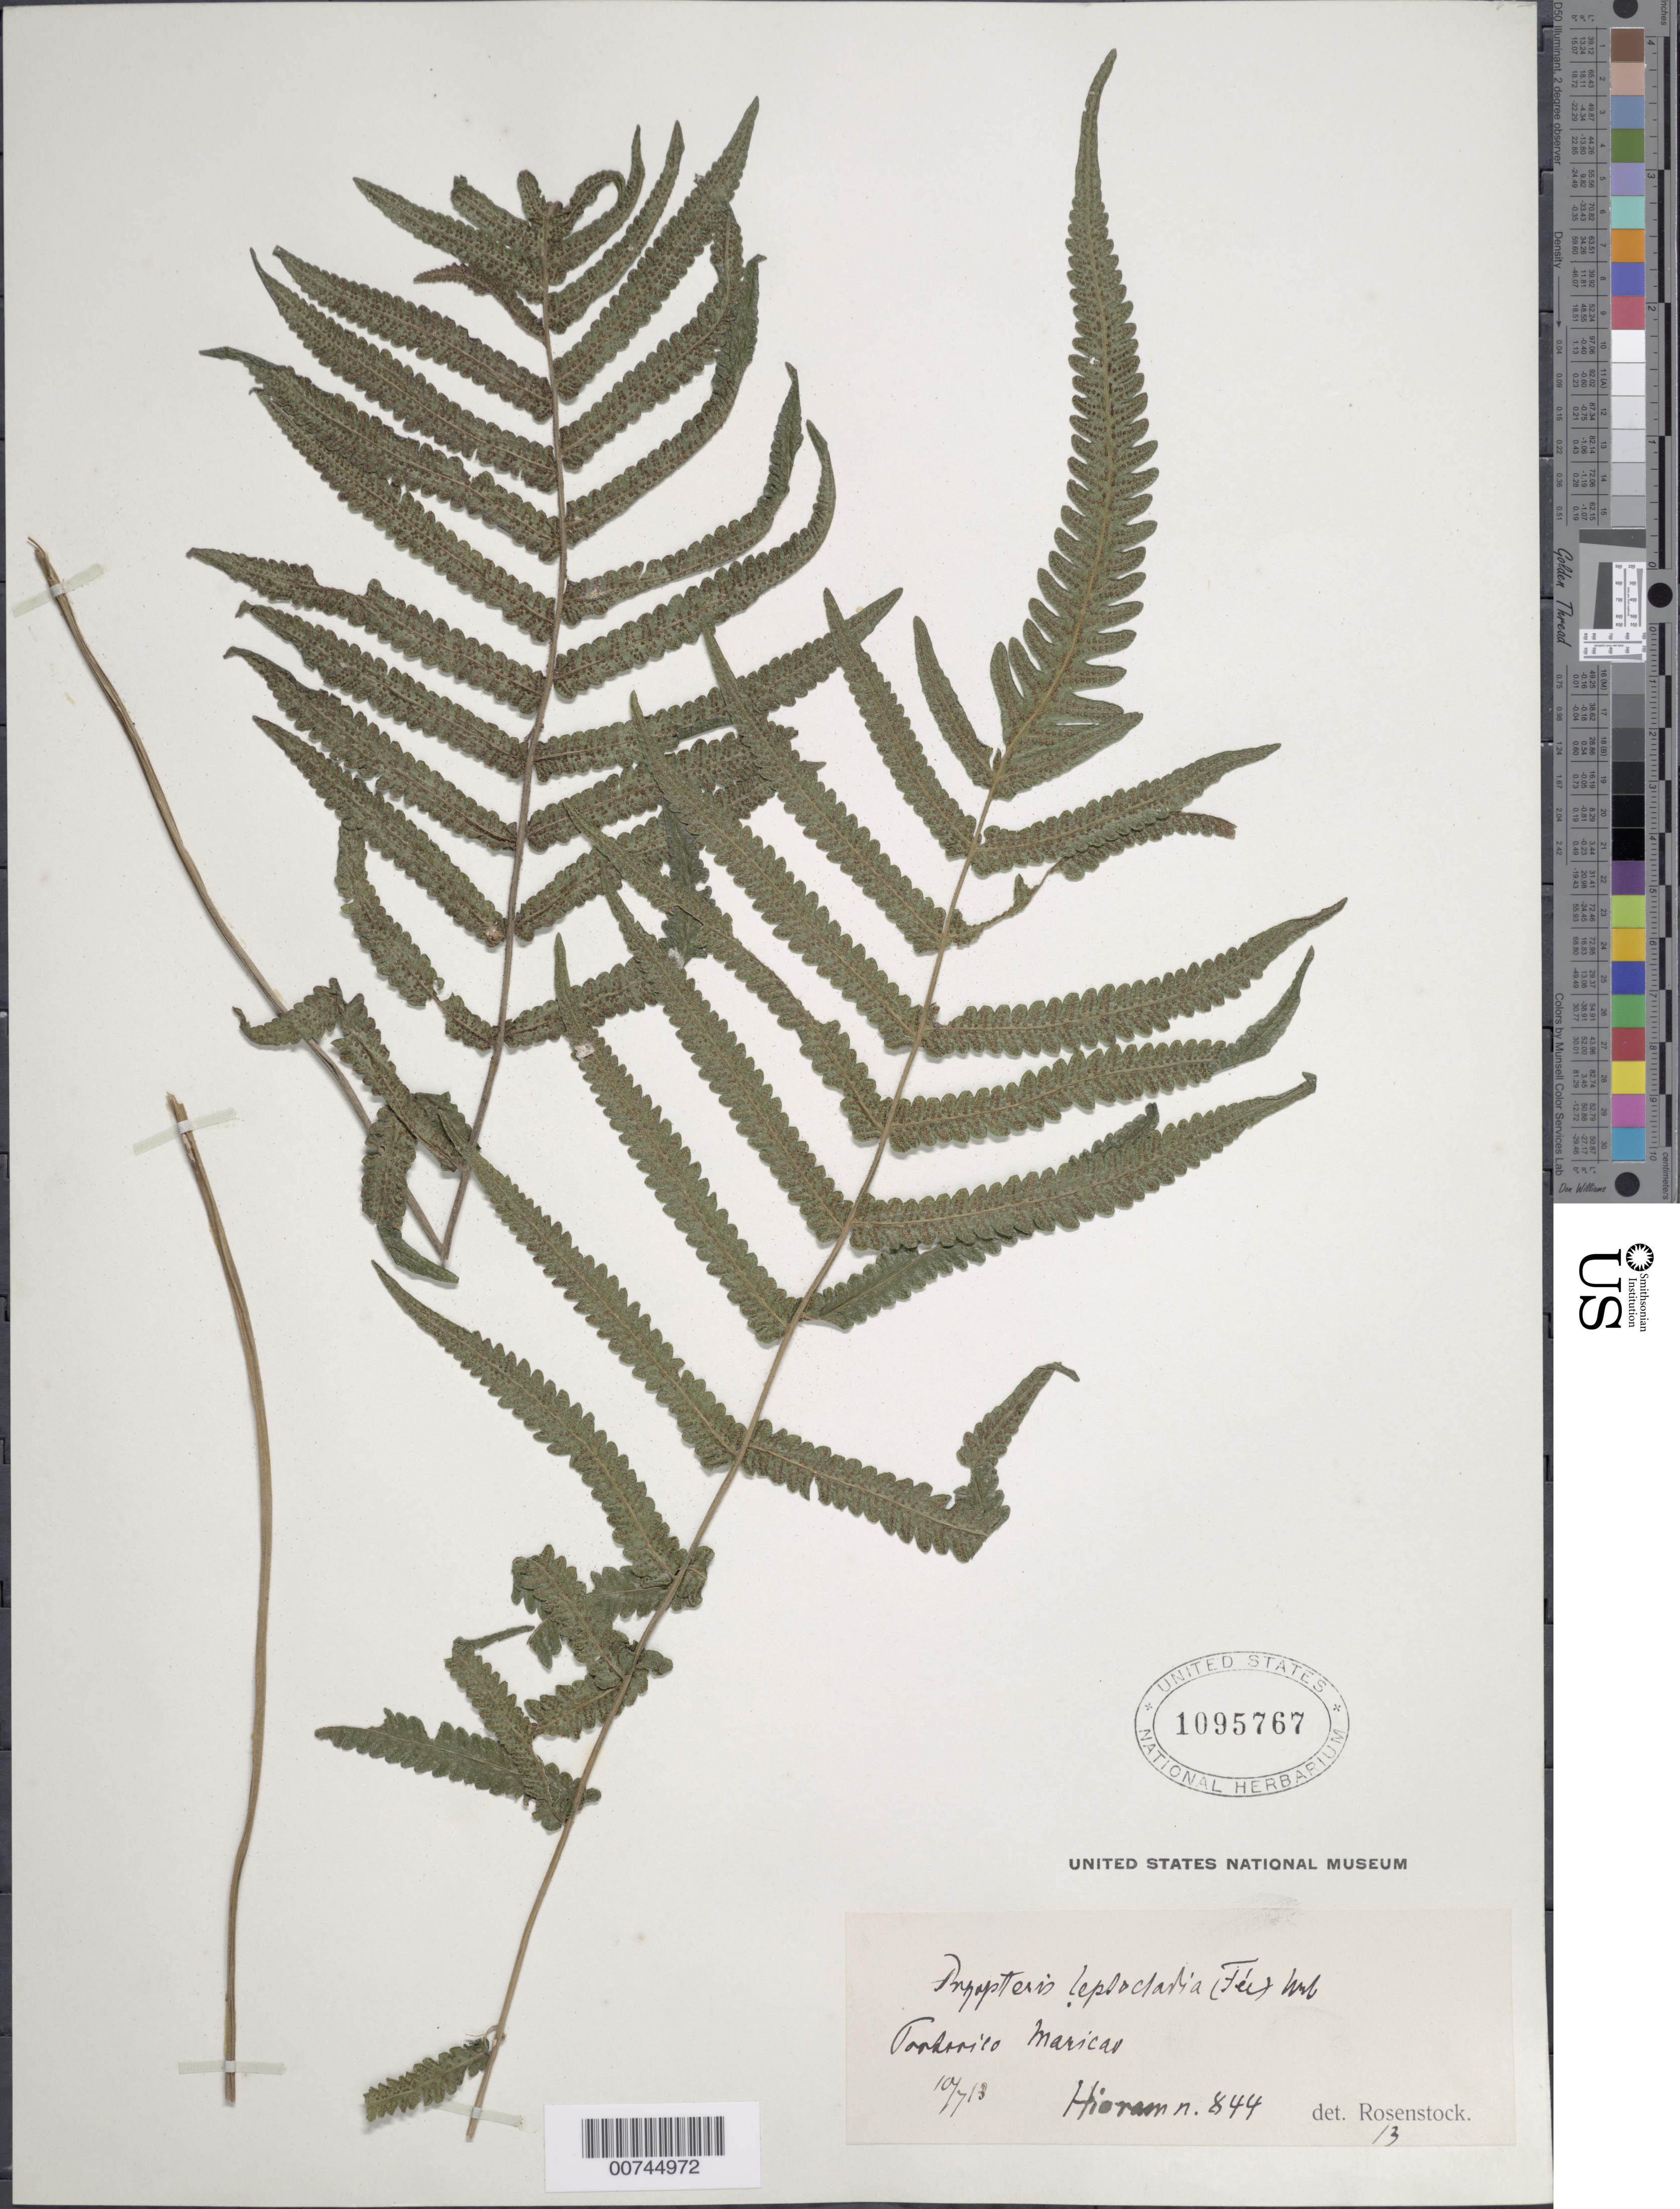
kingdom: Plantae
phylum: Tracheophyta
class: Polypodiopsida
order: Polypodiales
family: Thelypteridaceae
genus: Goniopteris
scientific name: Goniopteris leptocladia (Fée) comb. nov., ined 2015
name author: (Fée)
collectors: Bro. Hioram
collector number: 844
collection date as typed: Oct 1913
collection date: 1913-10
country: Puerto Rico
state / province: Maricao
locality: Maricao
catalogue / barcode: US 1095767